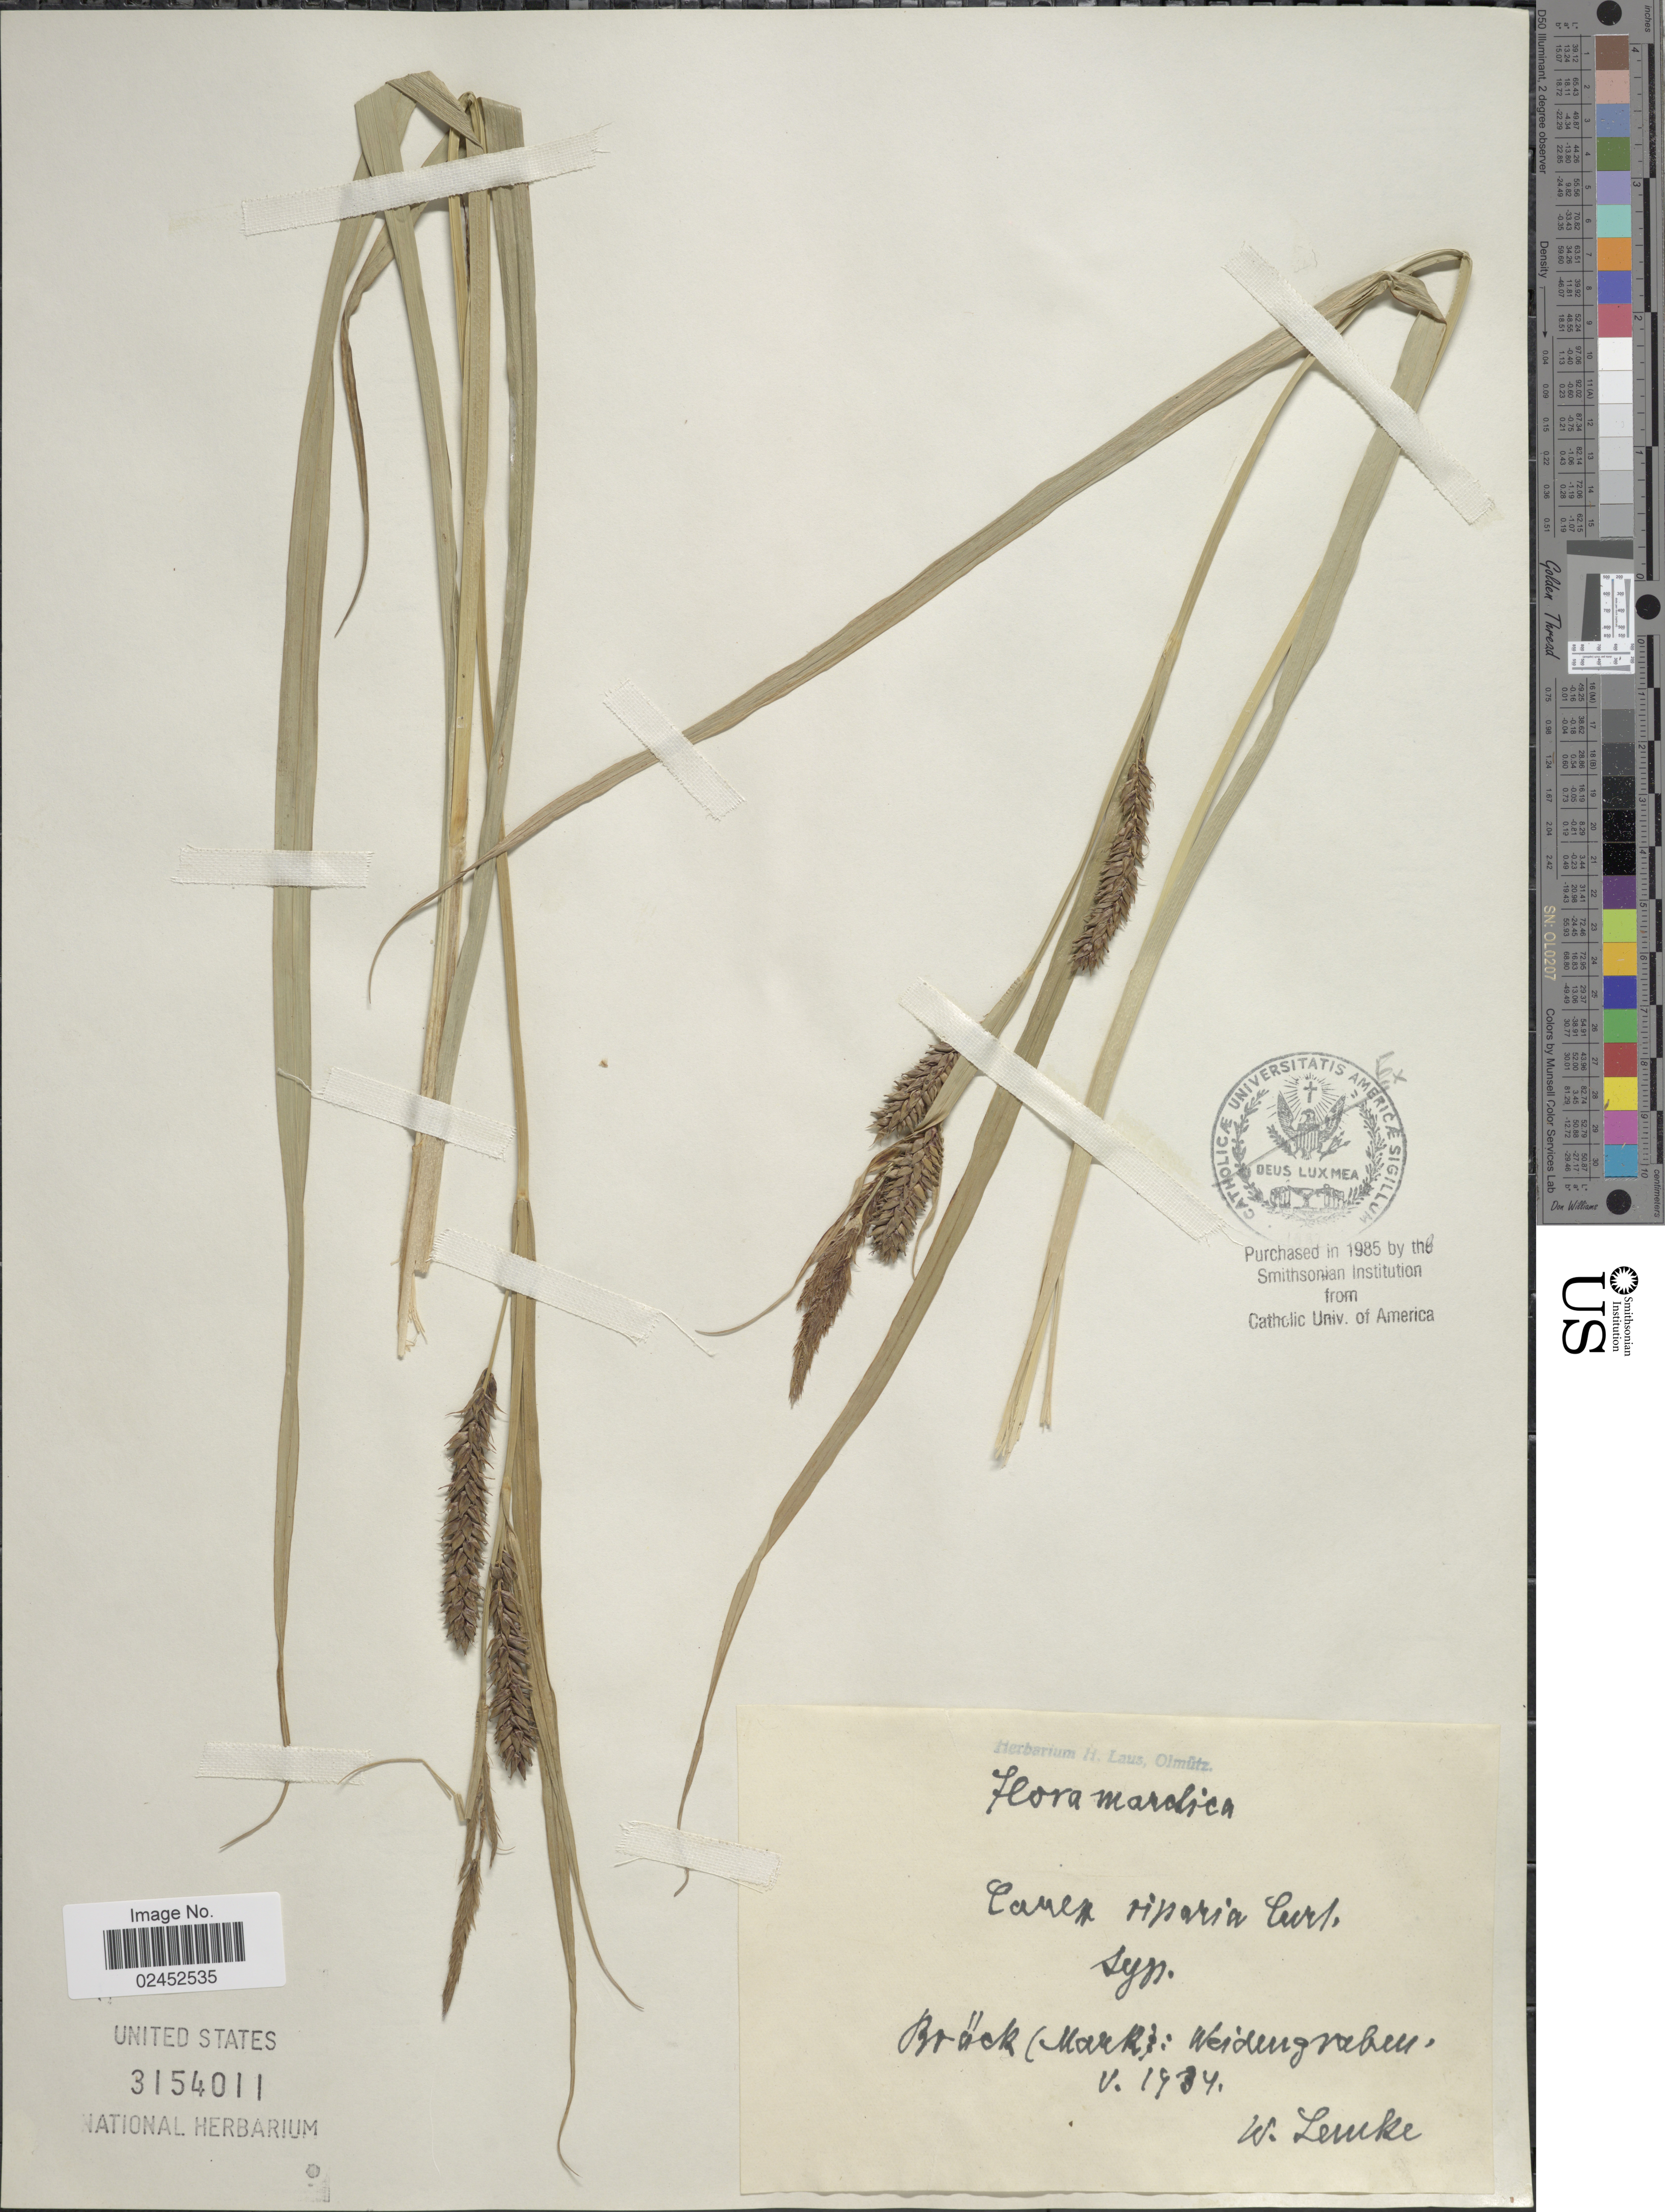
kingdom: Plantae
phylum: Tracheophyta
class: Liliopsida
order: Poales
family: Cyperaceae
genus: Carex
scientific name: Carex riparia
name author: Curtis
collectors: W. Lemke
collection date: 1934-05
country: Germany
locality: Flora Marchica, Brück (Mark): Weidengraben.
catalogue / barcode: US 3154011